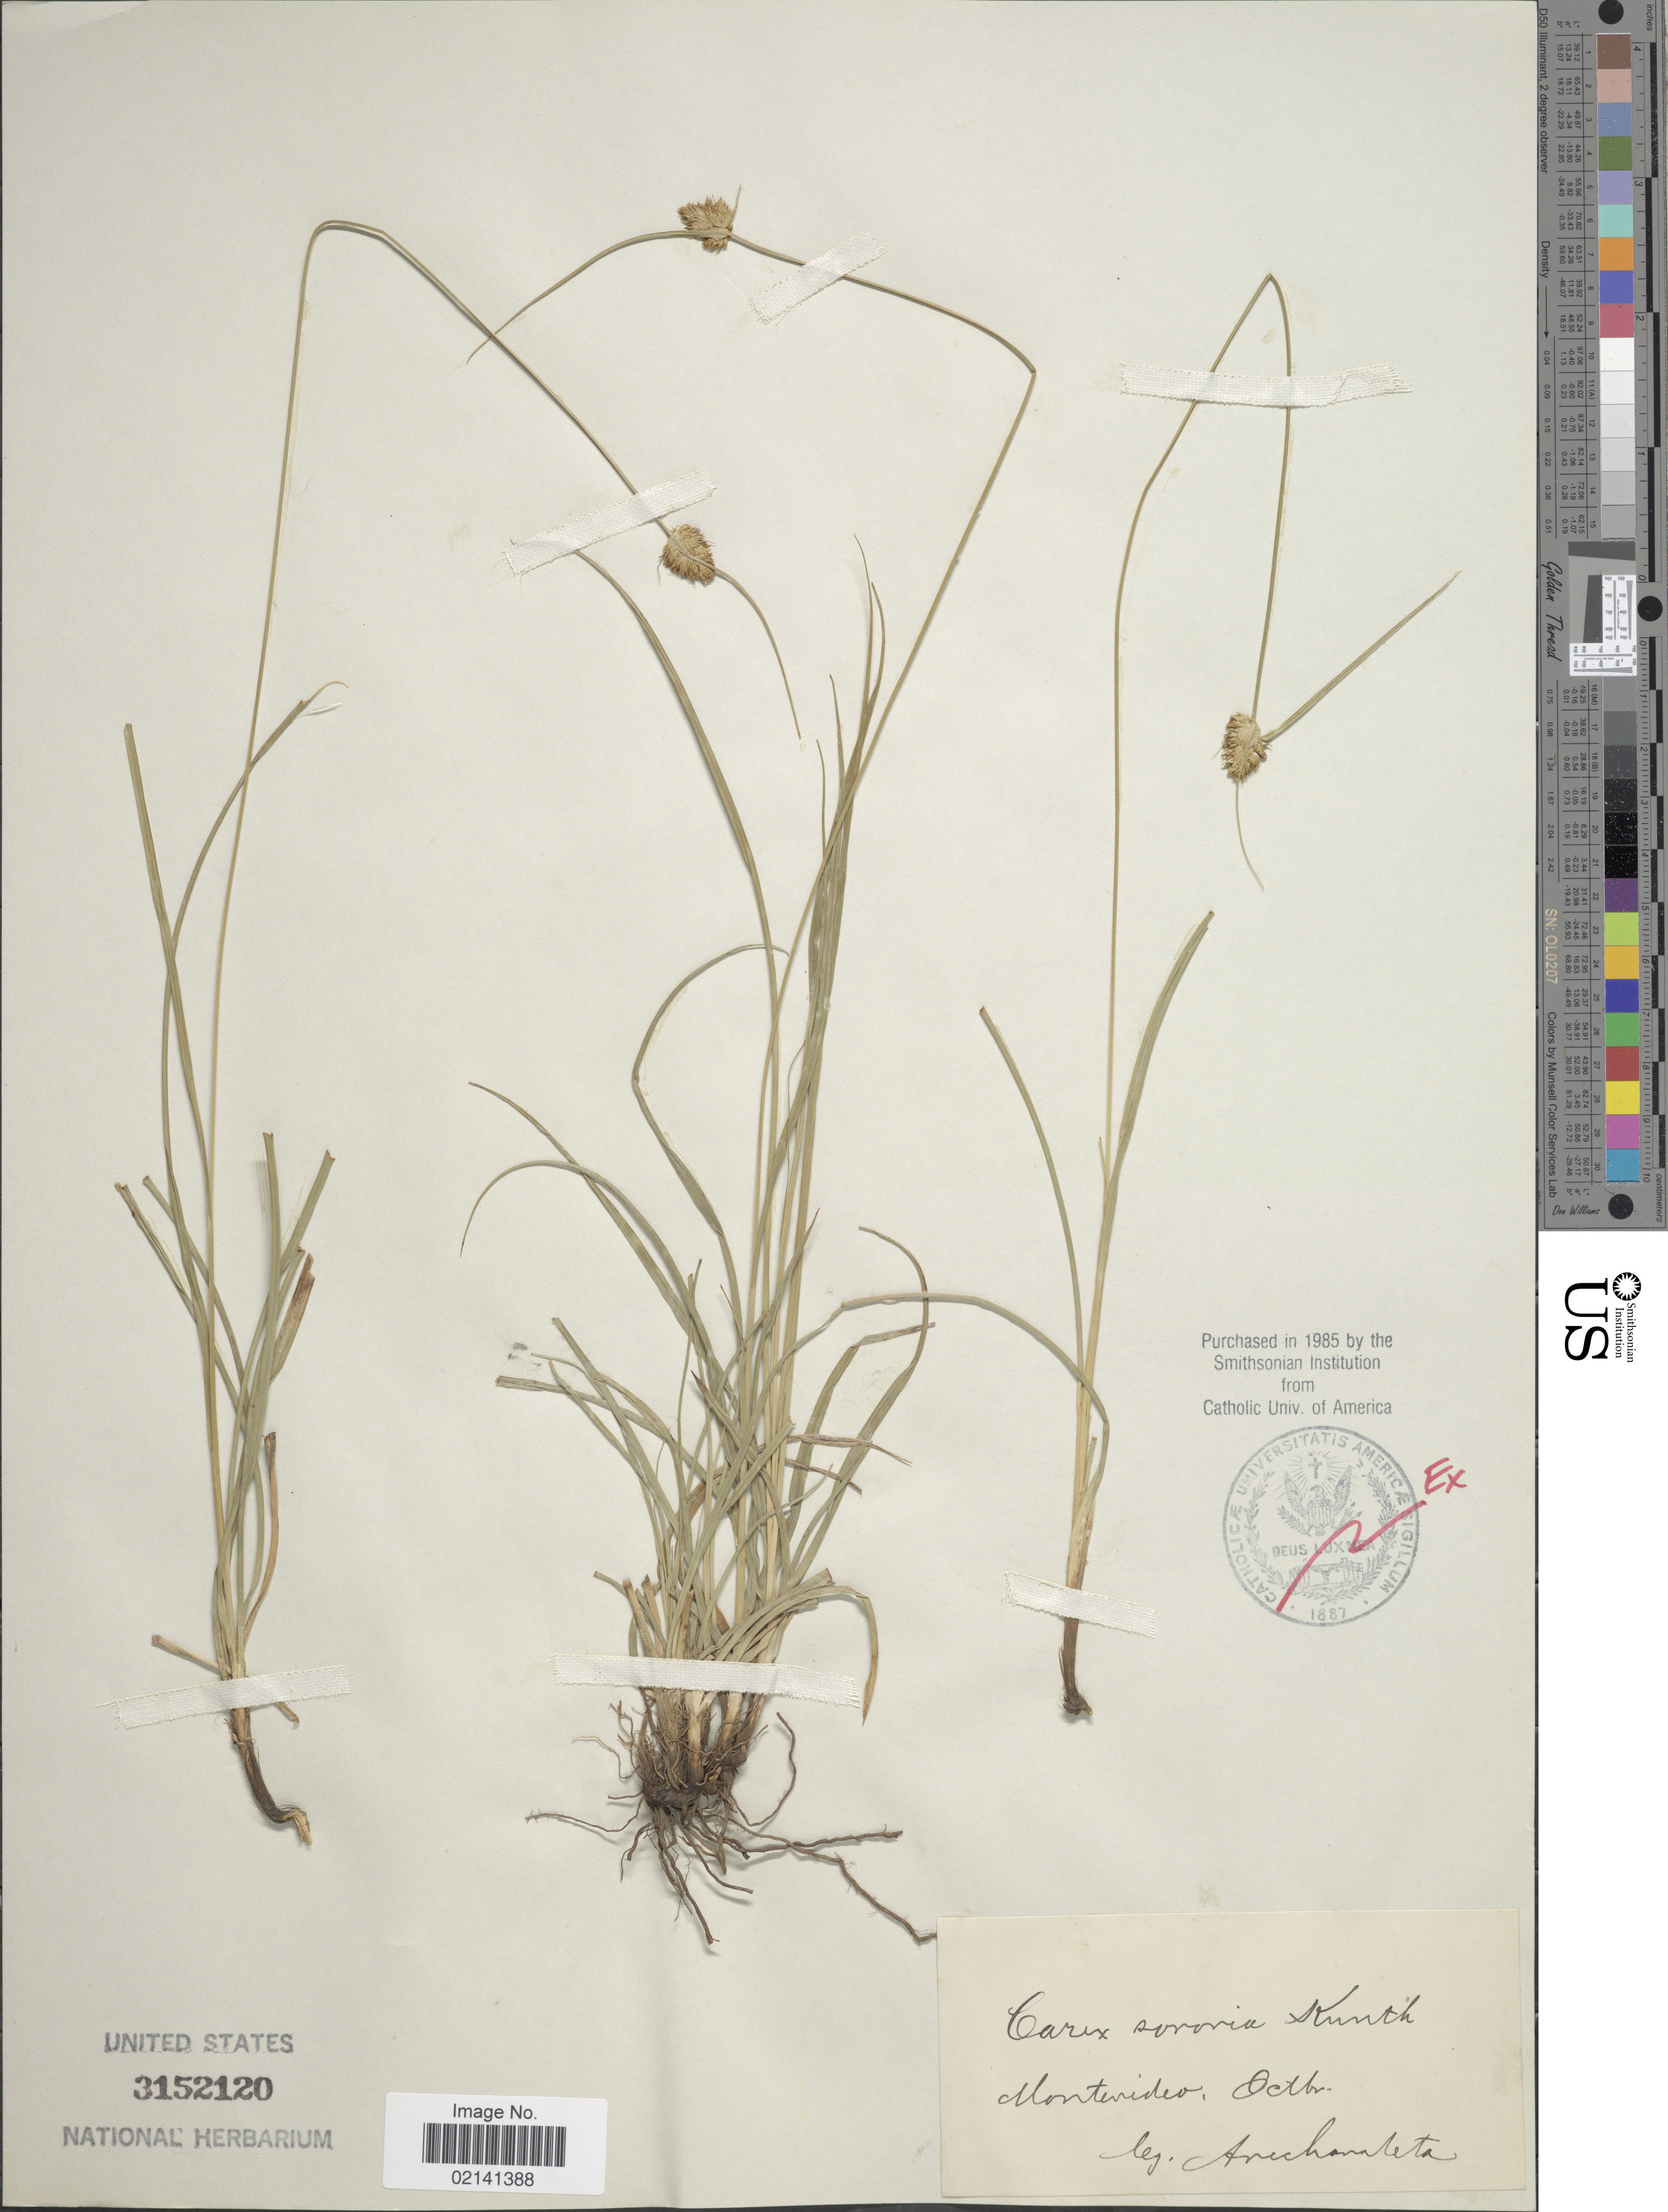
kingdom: Plantae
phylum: Tracheophyta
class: Liliopsida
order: Poales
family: Cyperaceae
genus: Carex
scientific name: Carex sororia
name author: Kunth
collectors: J. Arechavaleta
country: Uruguay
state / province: Montevideo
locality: Montevideo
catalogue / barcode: US 3152120